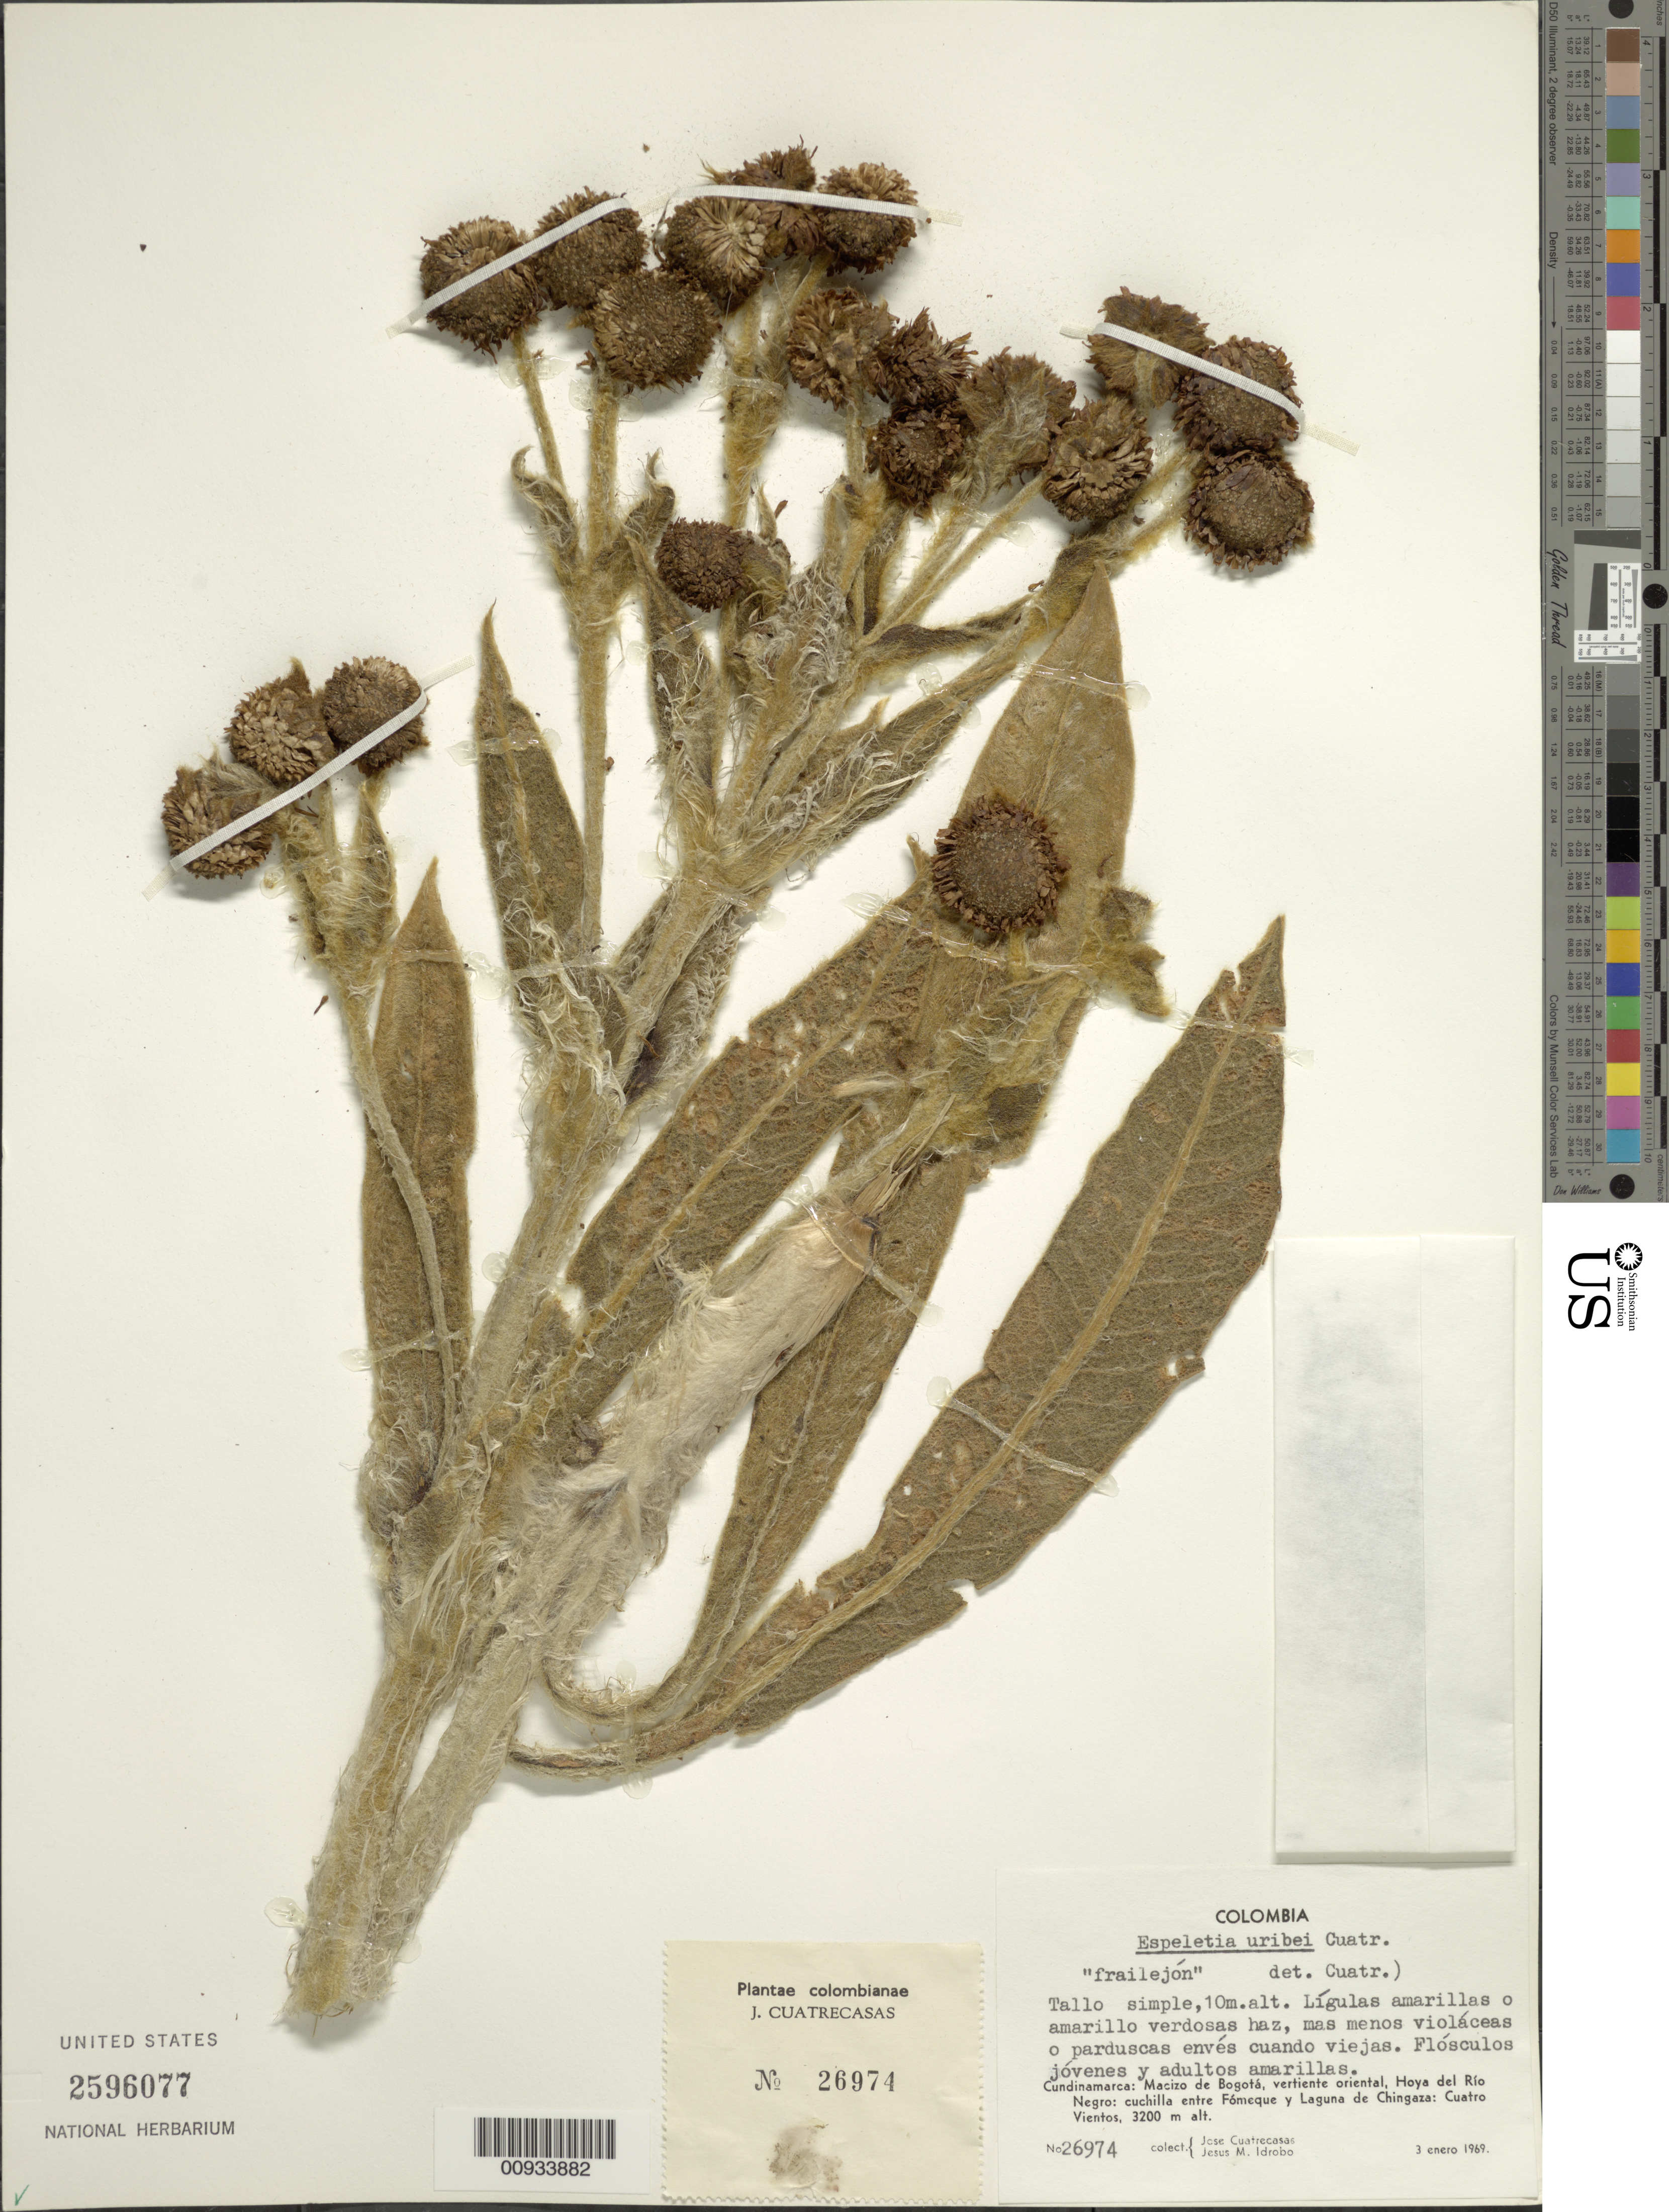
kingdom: Plantae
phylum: Tracheophyta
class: Magnoliopsida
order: Asterales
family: Asteraceae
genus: Espeletia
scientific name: Espeletia uribei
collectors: J. Cuatrecasas & J. M. Idrobo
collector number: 26974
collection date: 1969-01-03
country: Colombia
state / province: Cundinamarca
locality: Macizo de Bogotá, vertiente oriental, hoya del Río Negro: cuchilla entre Fómeque y Laguna de Chingaza: Cuatro Vientos.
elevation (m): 3200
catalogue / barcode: US 2596077